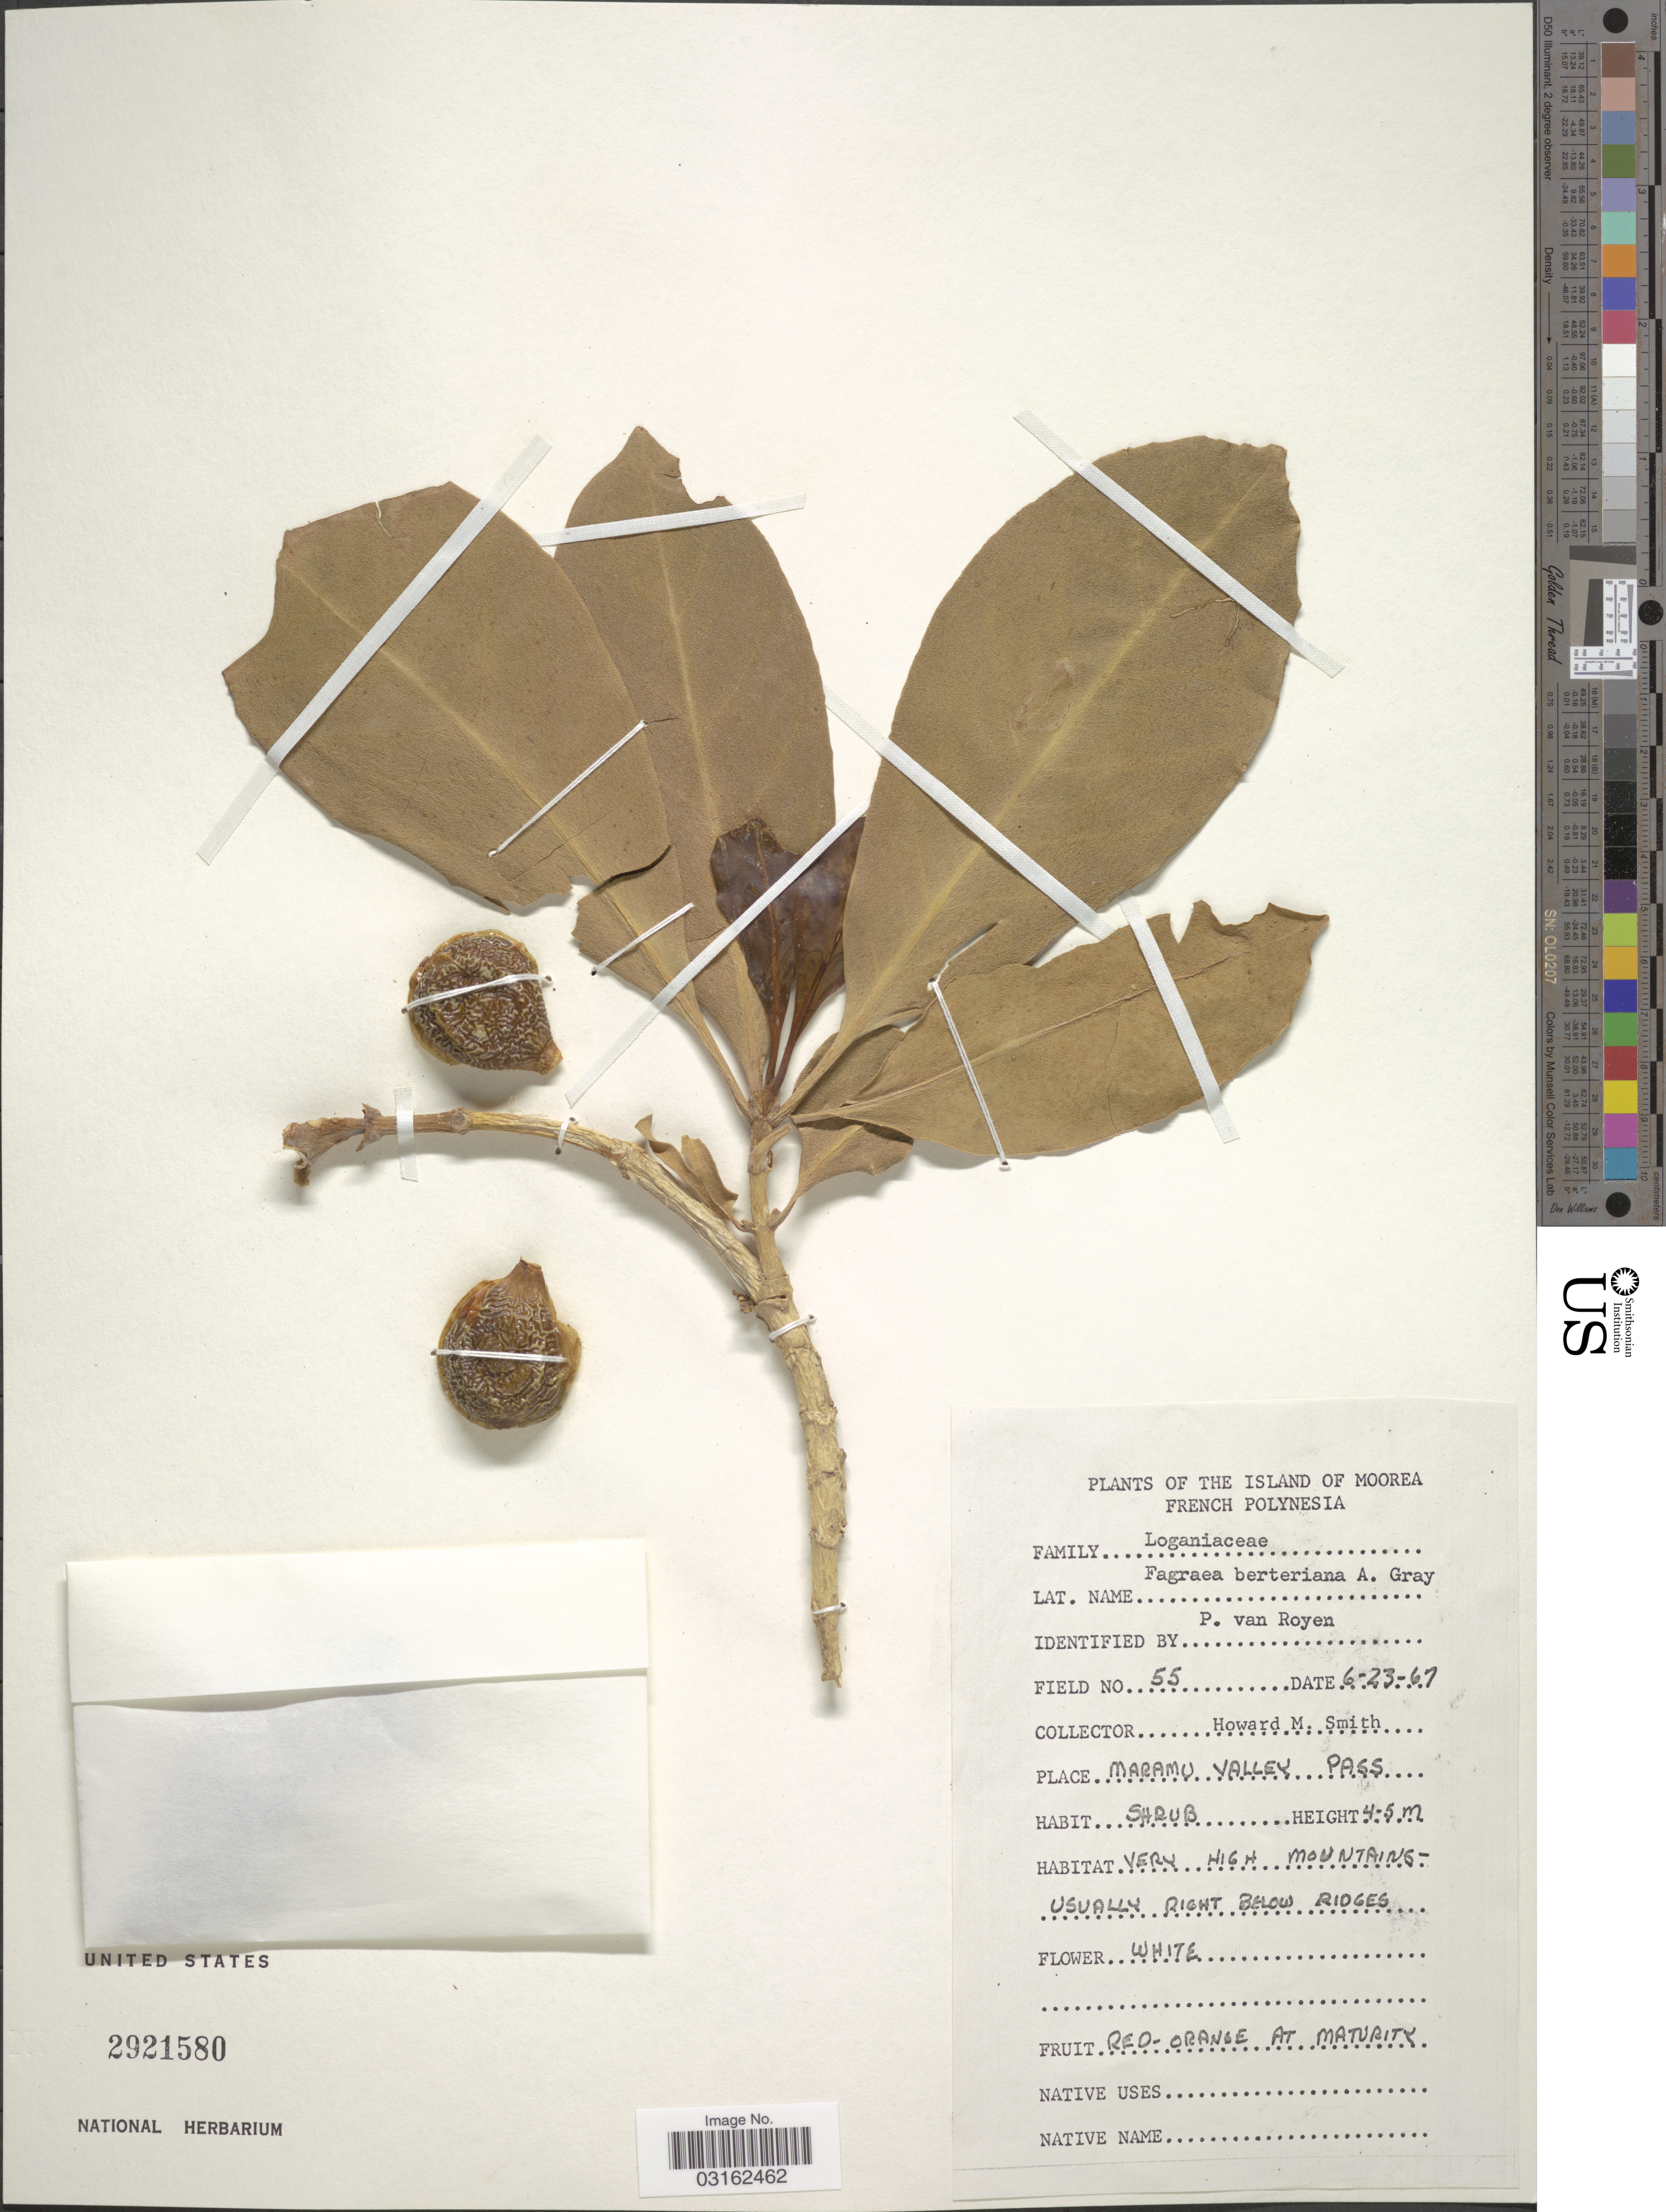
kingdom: Plantae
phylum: Tracheophyta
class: Magnoliopsida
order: Gentianales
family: Gentianaceae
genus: Fagraea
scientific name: Fagraea berteroana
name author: A. Gray ex Benth.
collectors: H. M. Smith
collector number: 55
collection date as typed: Transcribed d/m/y: 23/6/67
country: French Polynesia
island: Moorea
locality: The Island of Moorea. Maramu Valley Pass.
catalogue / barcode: US 2921580